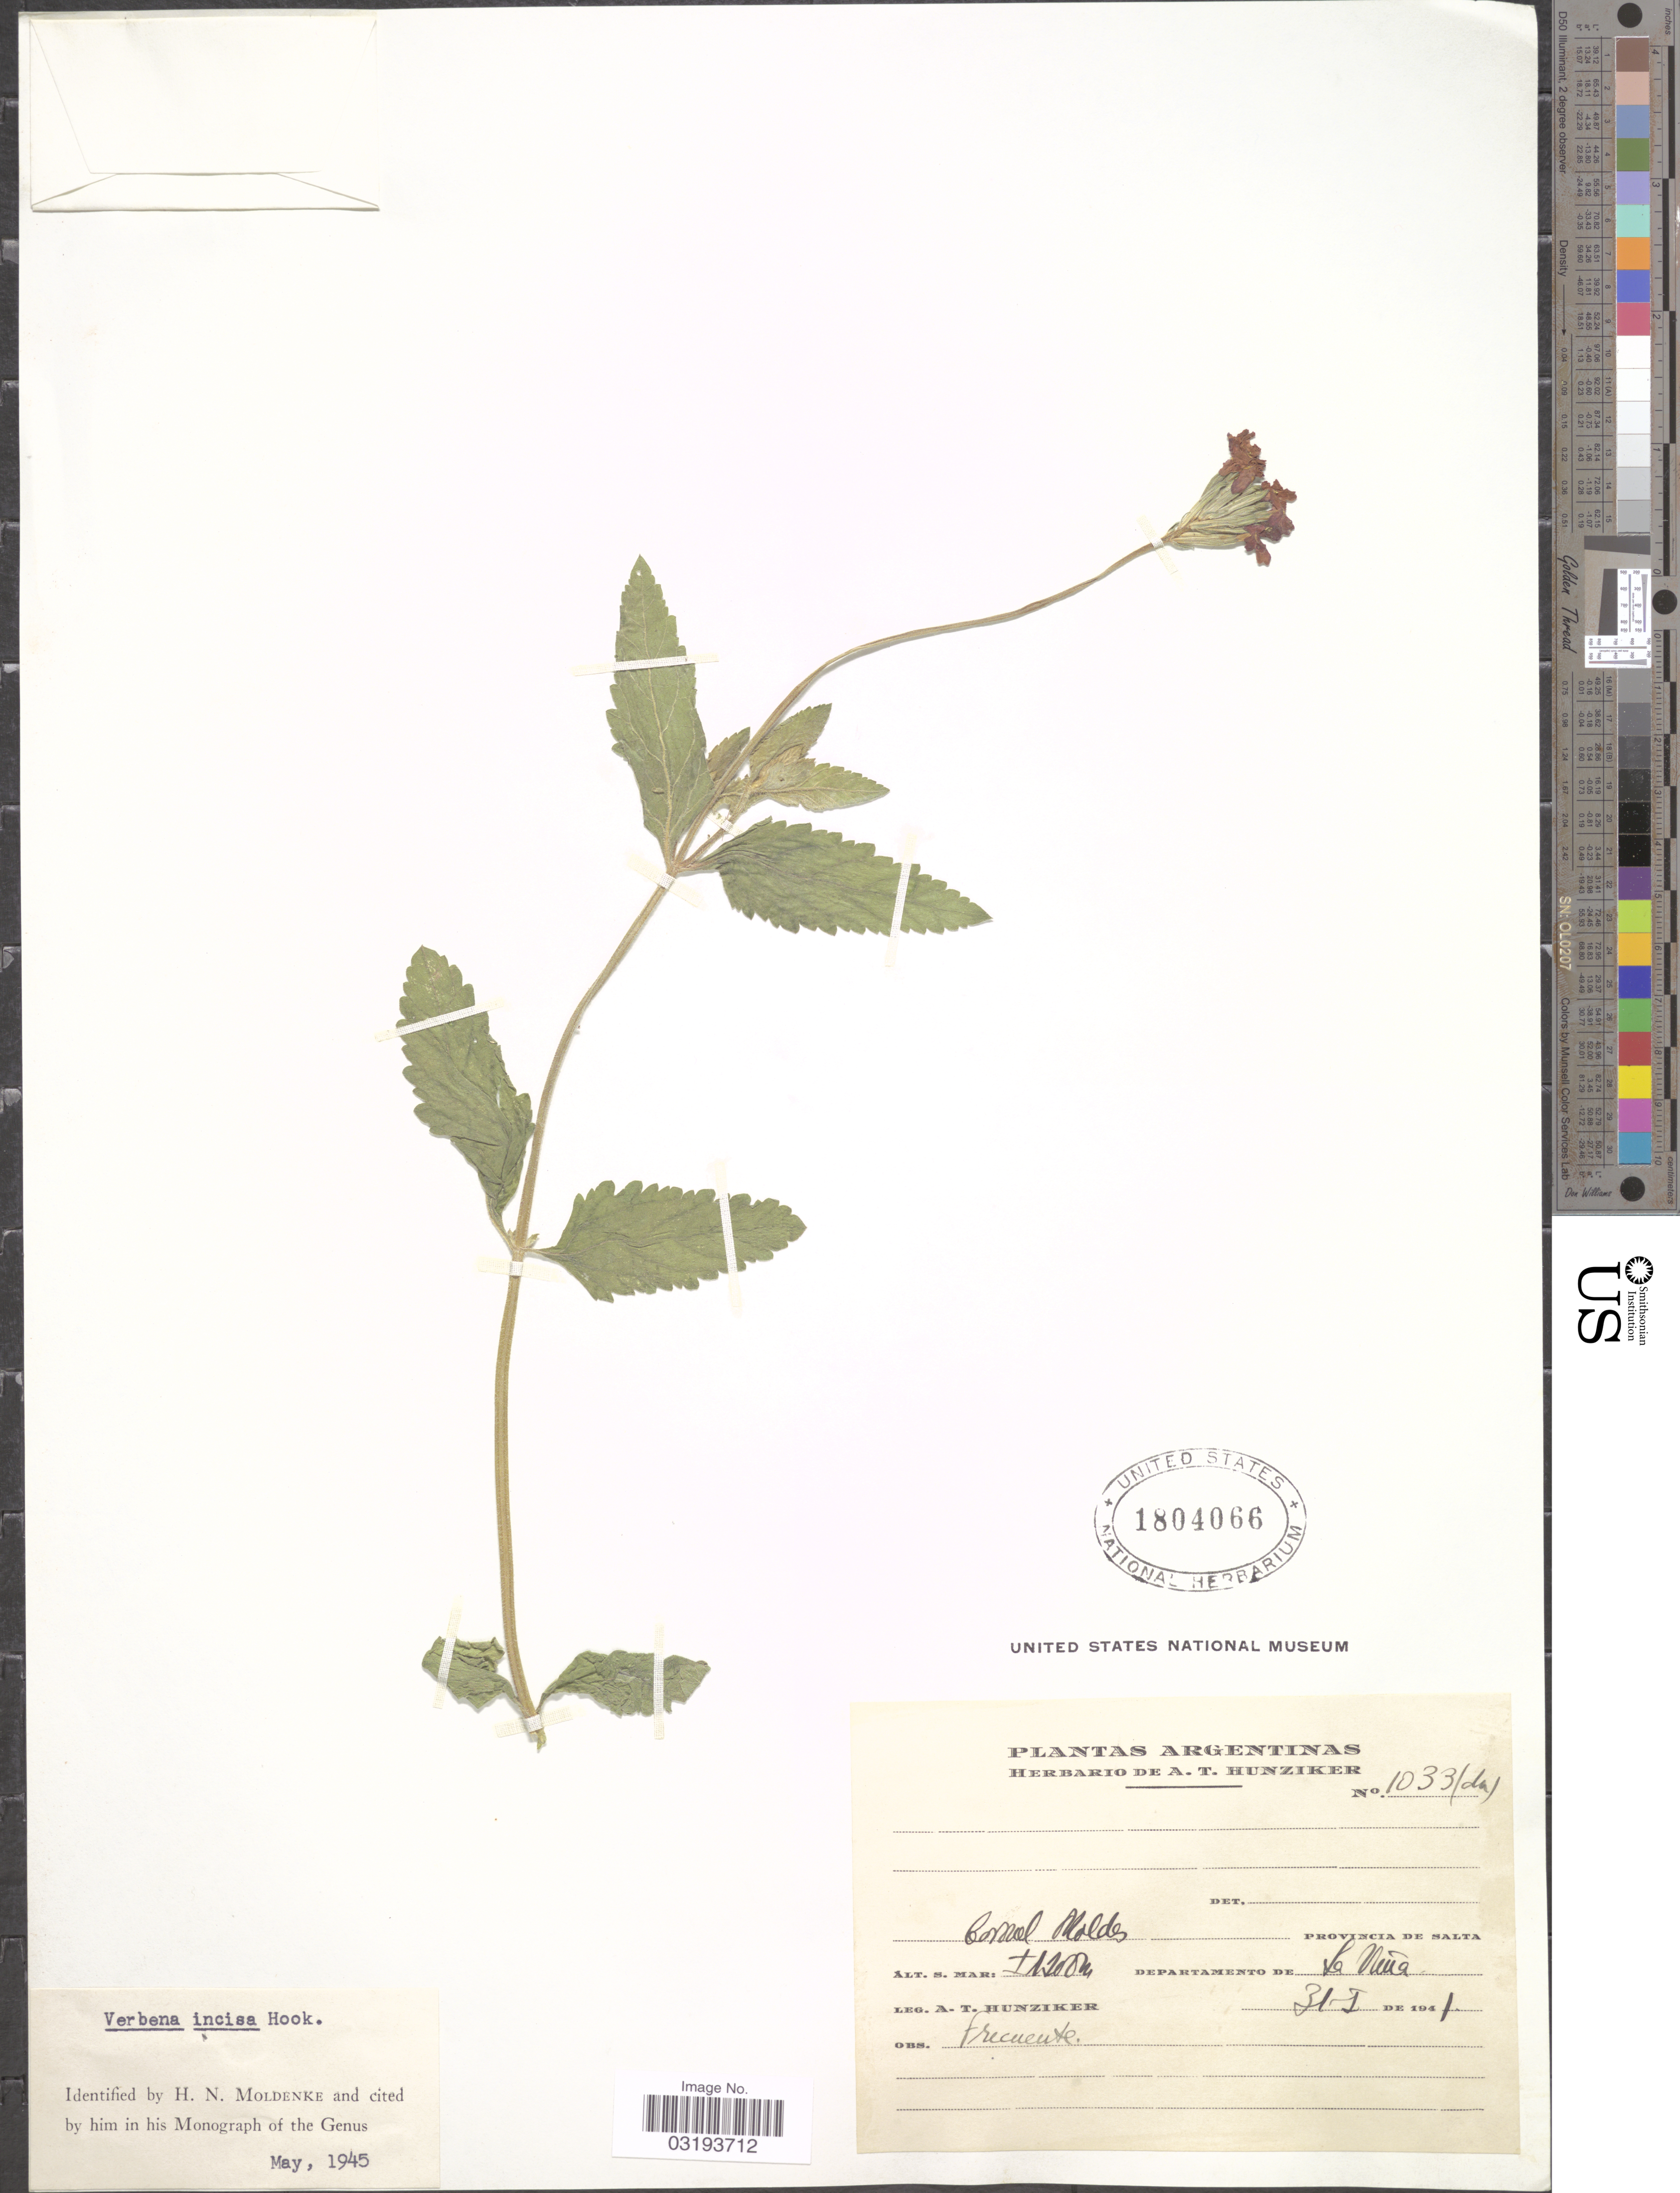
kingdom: Plantae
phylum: Tracheophyta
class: Magnoliopsida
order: Lamiales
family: Verbenaceae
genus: Verbena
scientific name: Verbena incisa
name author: Hook.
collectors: A. T. Hunziker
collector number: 1033(da)*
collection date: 1941-01-31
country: Argentina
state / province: Salta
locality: Coronel Moldes, Departamento La Viña.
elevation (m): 1200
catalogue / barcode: US 1804066